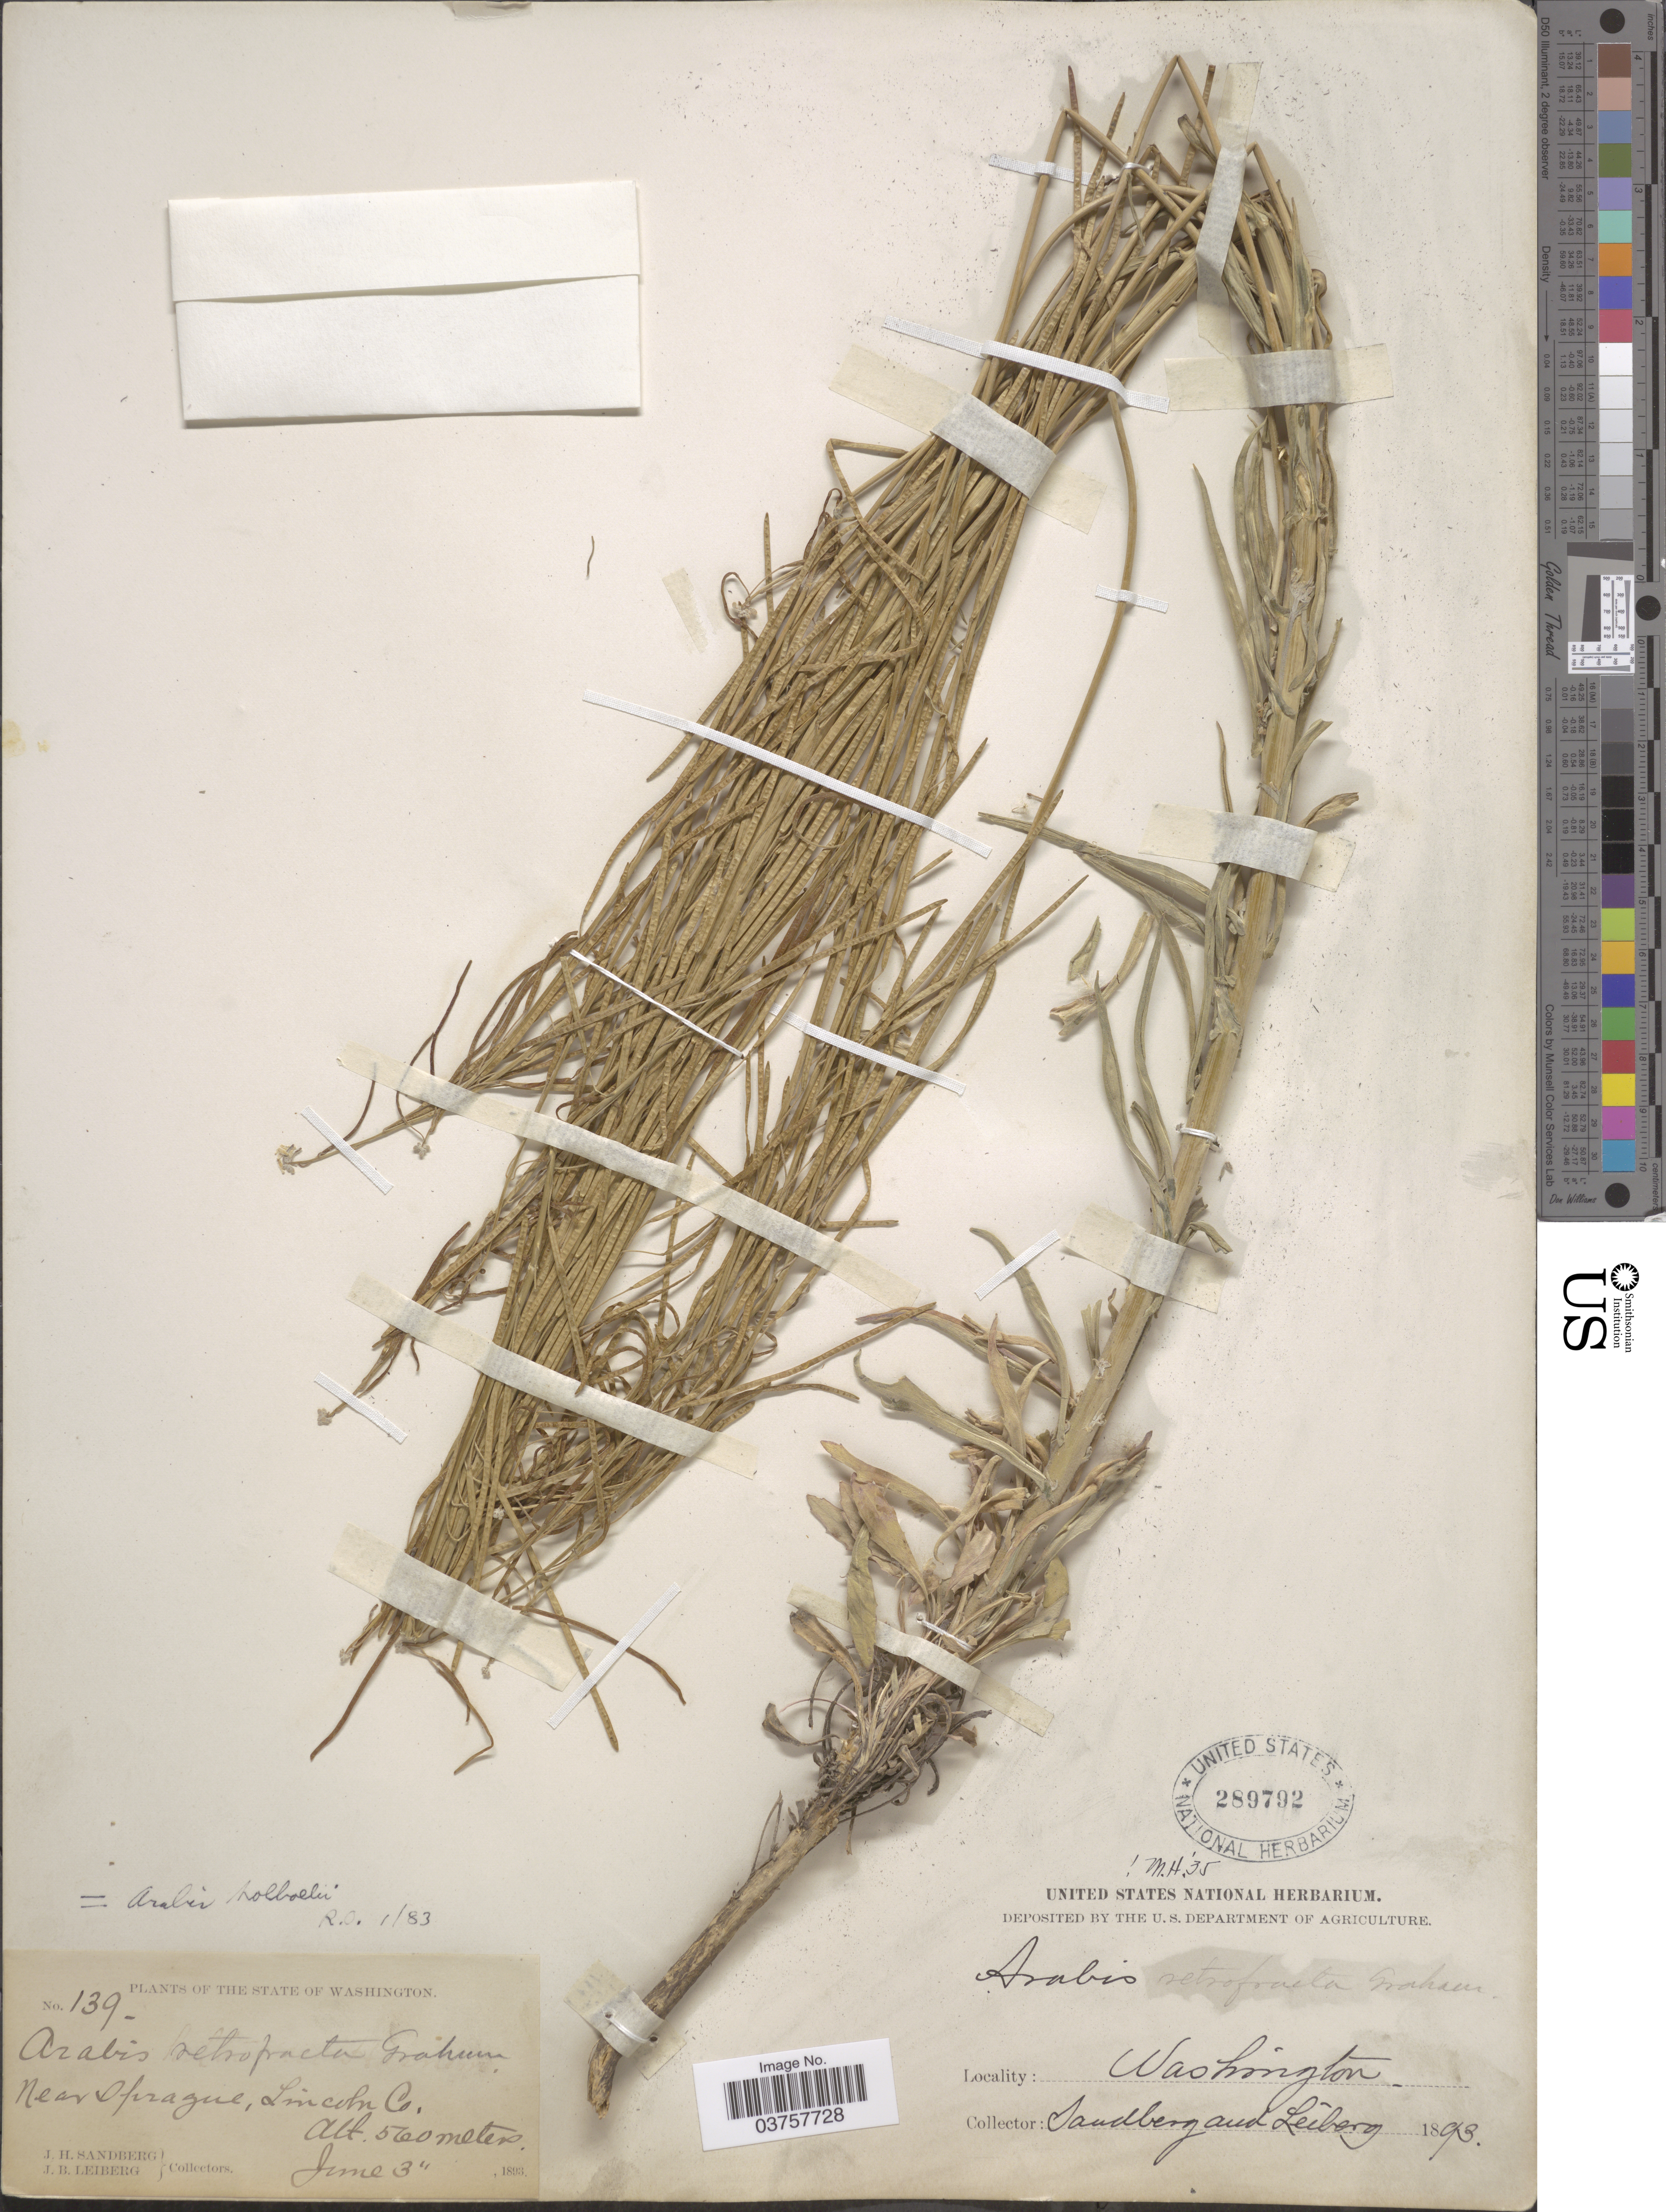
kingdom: Plantae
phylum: Tracheophyta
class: Magnoliopsida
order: Brassicales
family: Brassicaceae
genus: Arabis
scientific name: Arabis holboellii var. retrofracta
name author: Rydb.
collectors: J. H. Sandberg & J. B. Leiberg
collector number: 139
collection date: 1893-06-03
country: United States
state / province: Washington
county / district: Lincoln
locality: Near Sprague, Lincoln Co.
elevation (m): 560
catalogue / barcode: US 289792